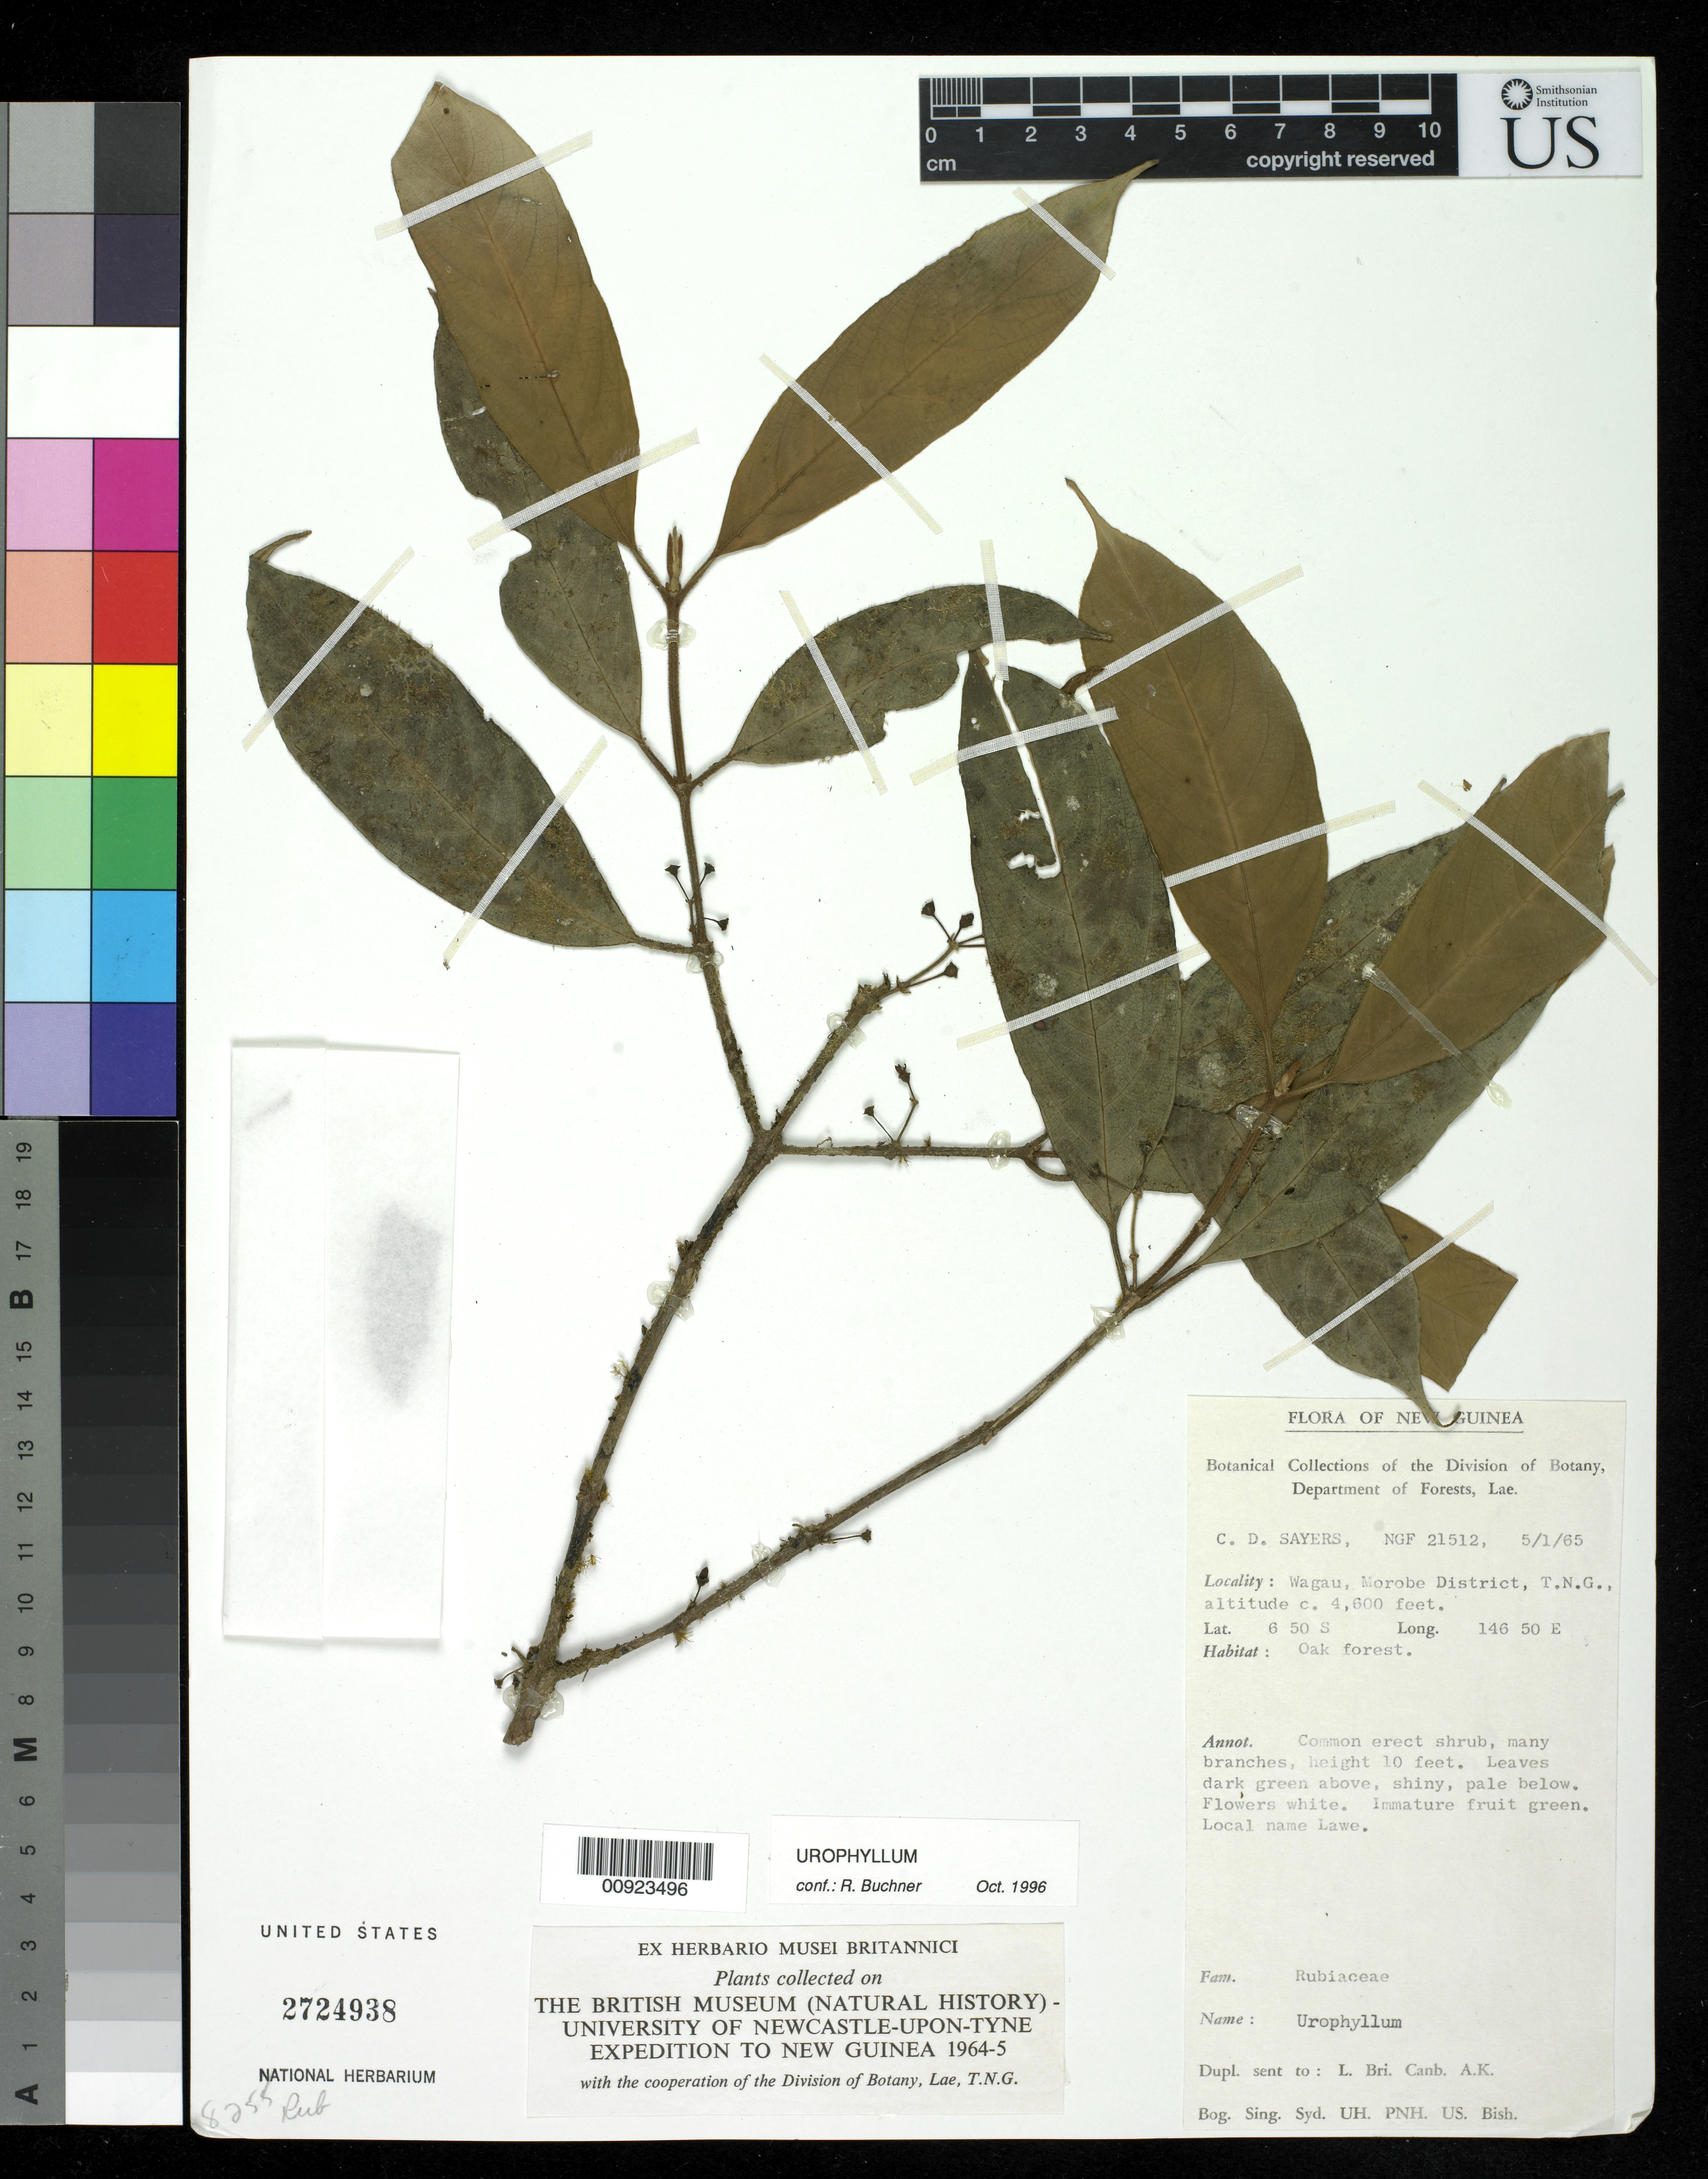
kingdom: Plantae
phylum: Tracheophyta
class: Magnoliopsida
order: Gentianales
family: Rubiaceae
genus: Urophyllum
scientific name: Urophyllum sp.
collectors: C. Sayers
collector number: NGF 21512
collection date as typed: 05 Jan 1965 or 01 May 1965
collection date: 1965-01-05 or 1965-05-01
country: Papua New Guinea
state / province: Morobe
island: New Guinea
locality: Wagua, Morobe District T.N.G.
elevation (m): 1402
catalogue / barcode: US 2724938